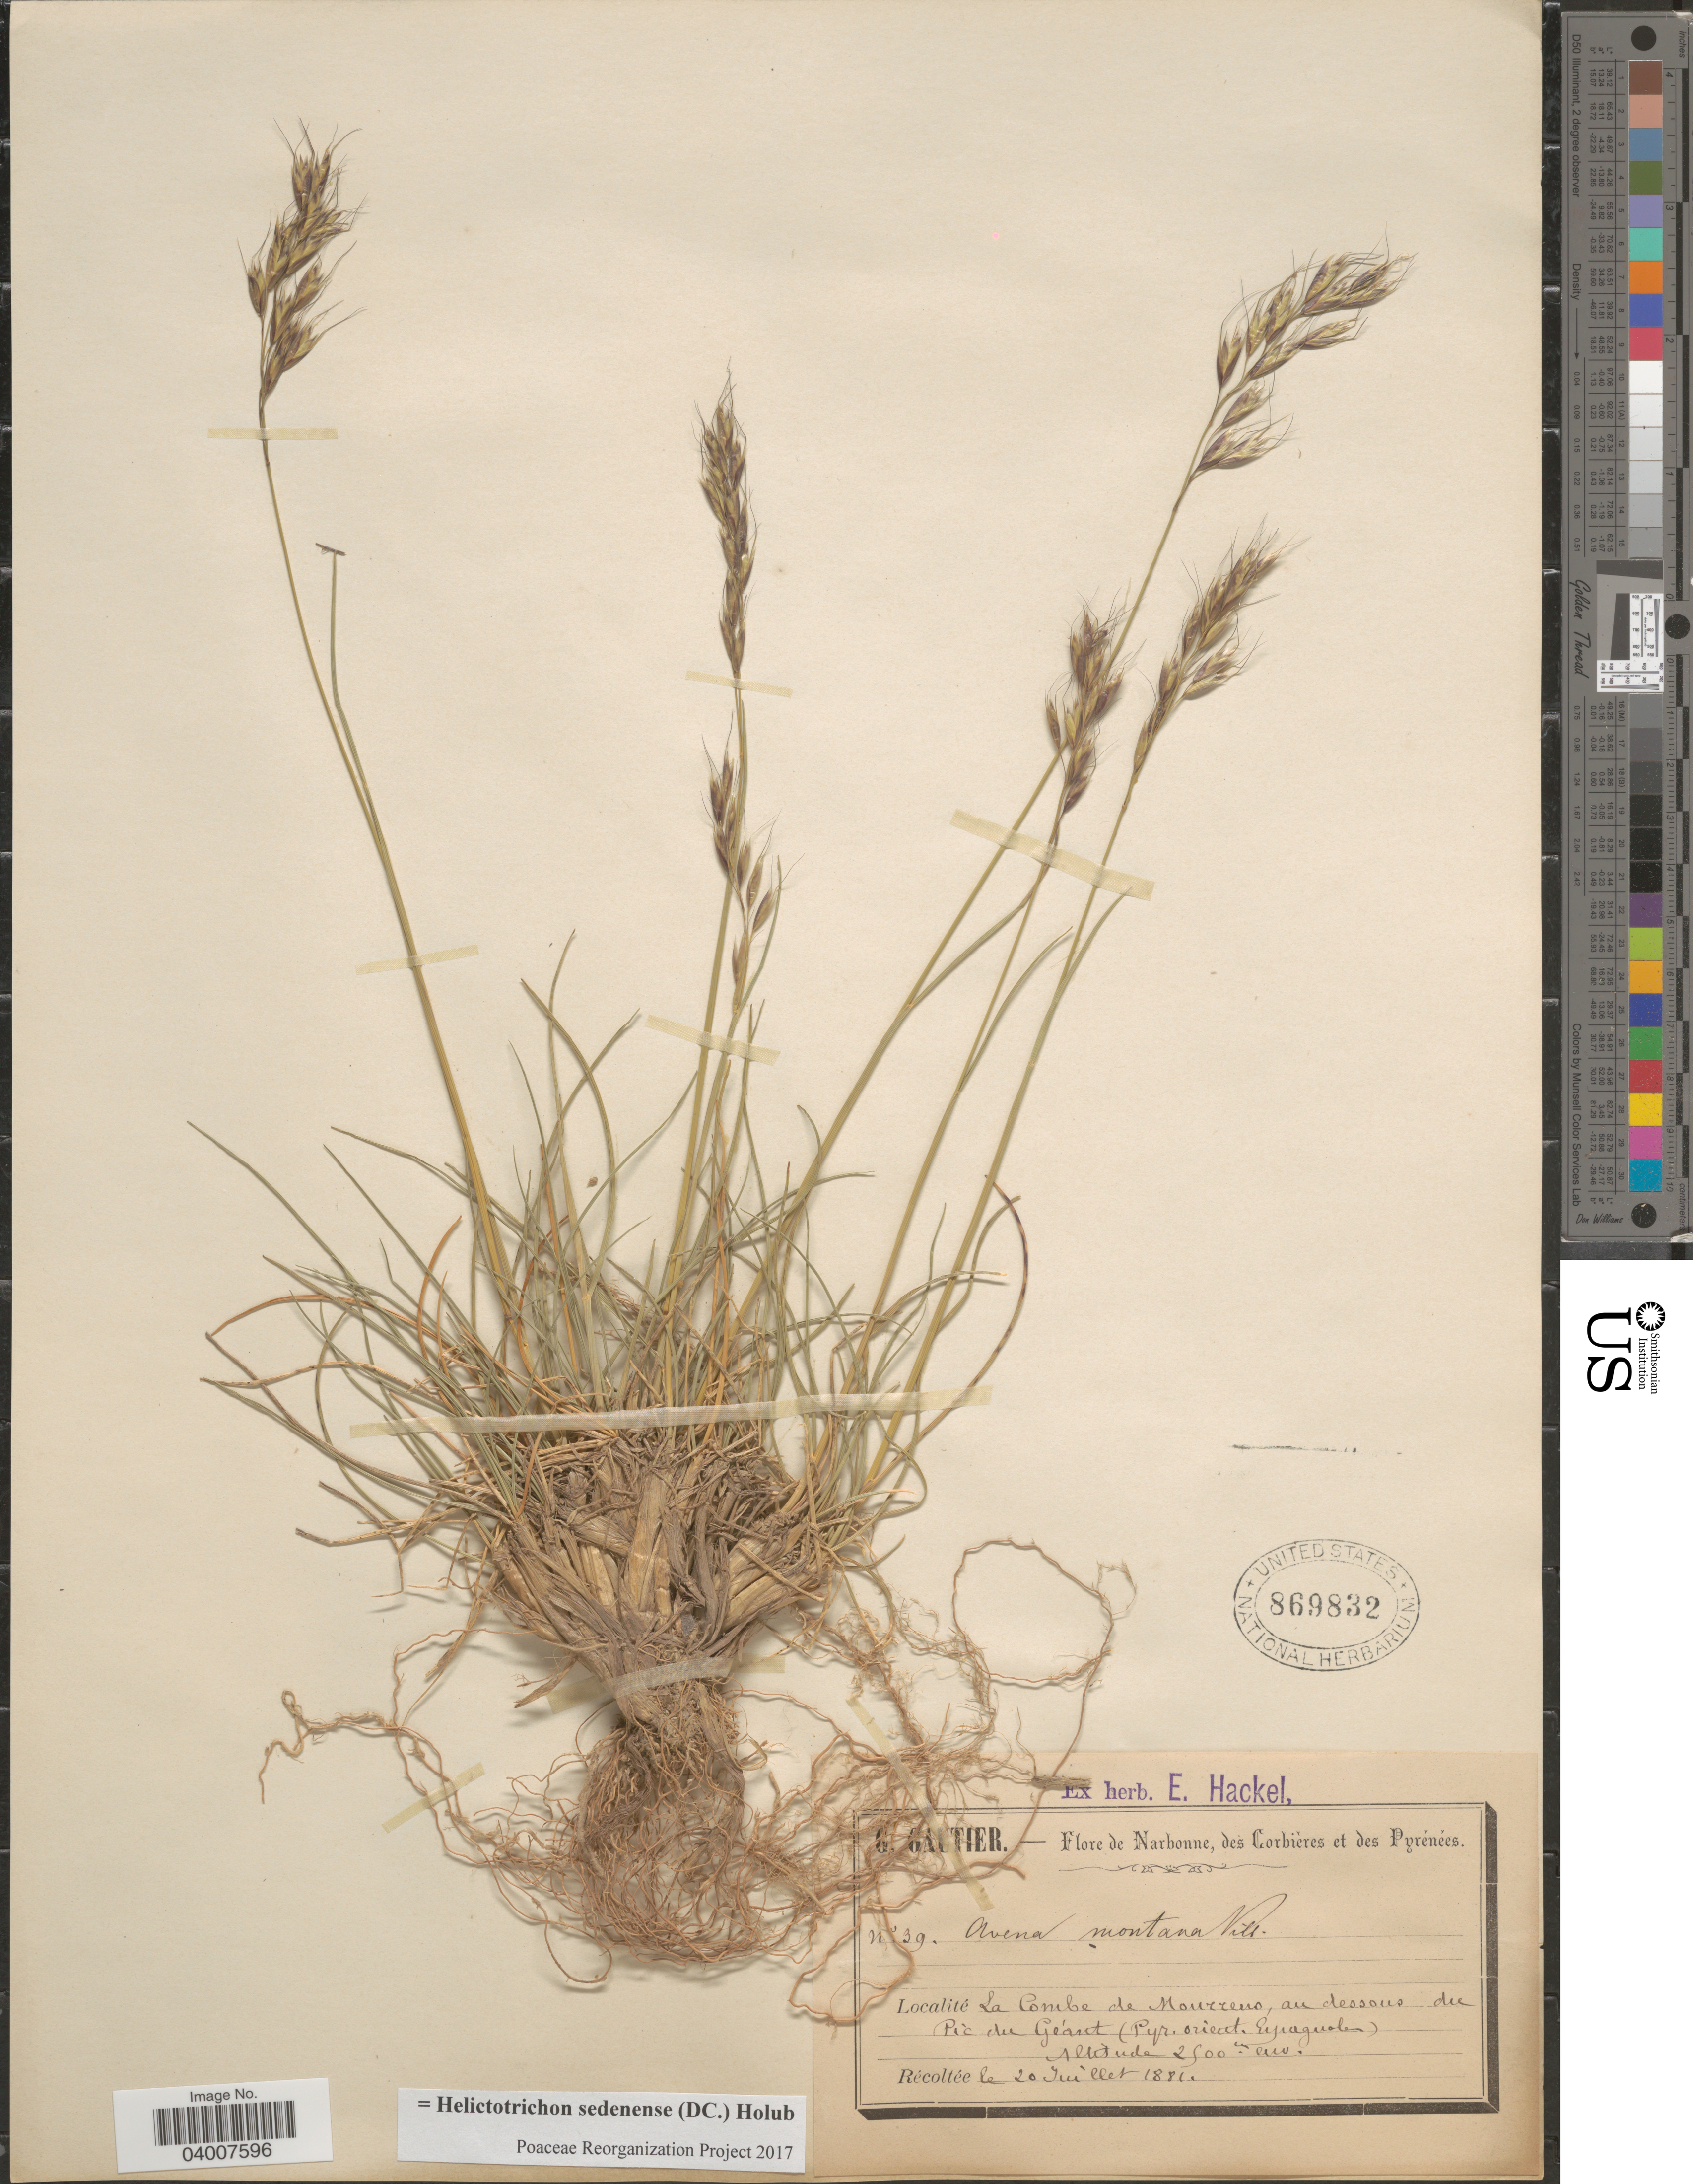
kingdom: Plantae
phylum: Tracheophyta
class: Liliopsida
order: Poales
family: Poaceae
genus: Helictotrichon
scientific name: Helictotrichon sedenense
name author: (DC.) Holub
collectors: G. Gautier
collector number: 39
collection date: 1881-07-20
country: France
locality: La Combe de Mourreno, au dessous du Pic du Géant (Pyr. orient. Espagnoles).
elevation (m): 2500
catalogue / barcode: US 869832